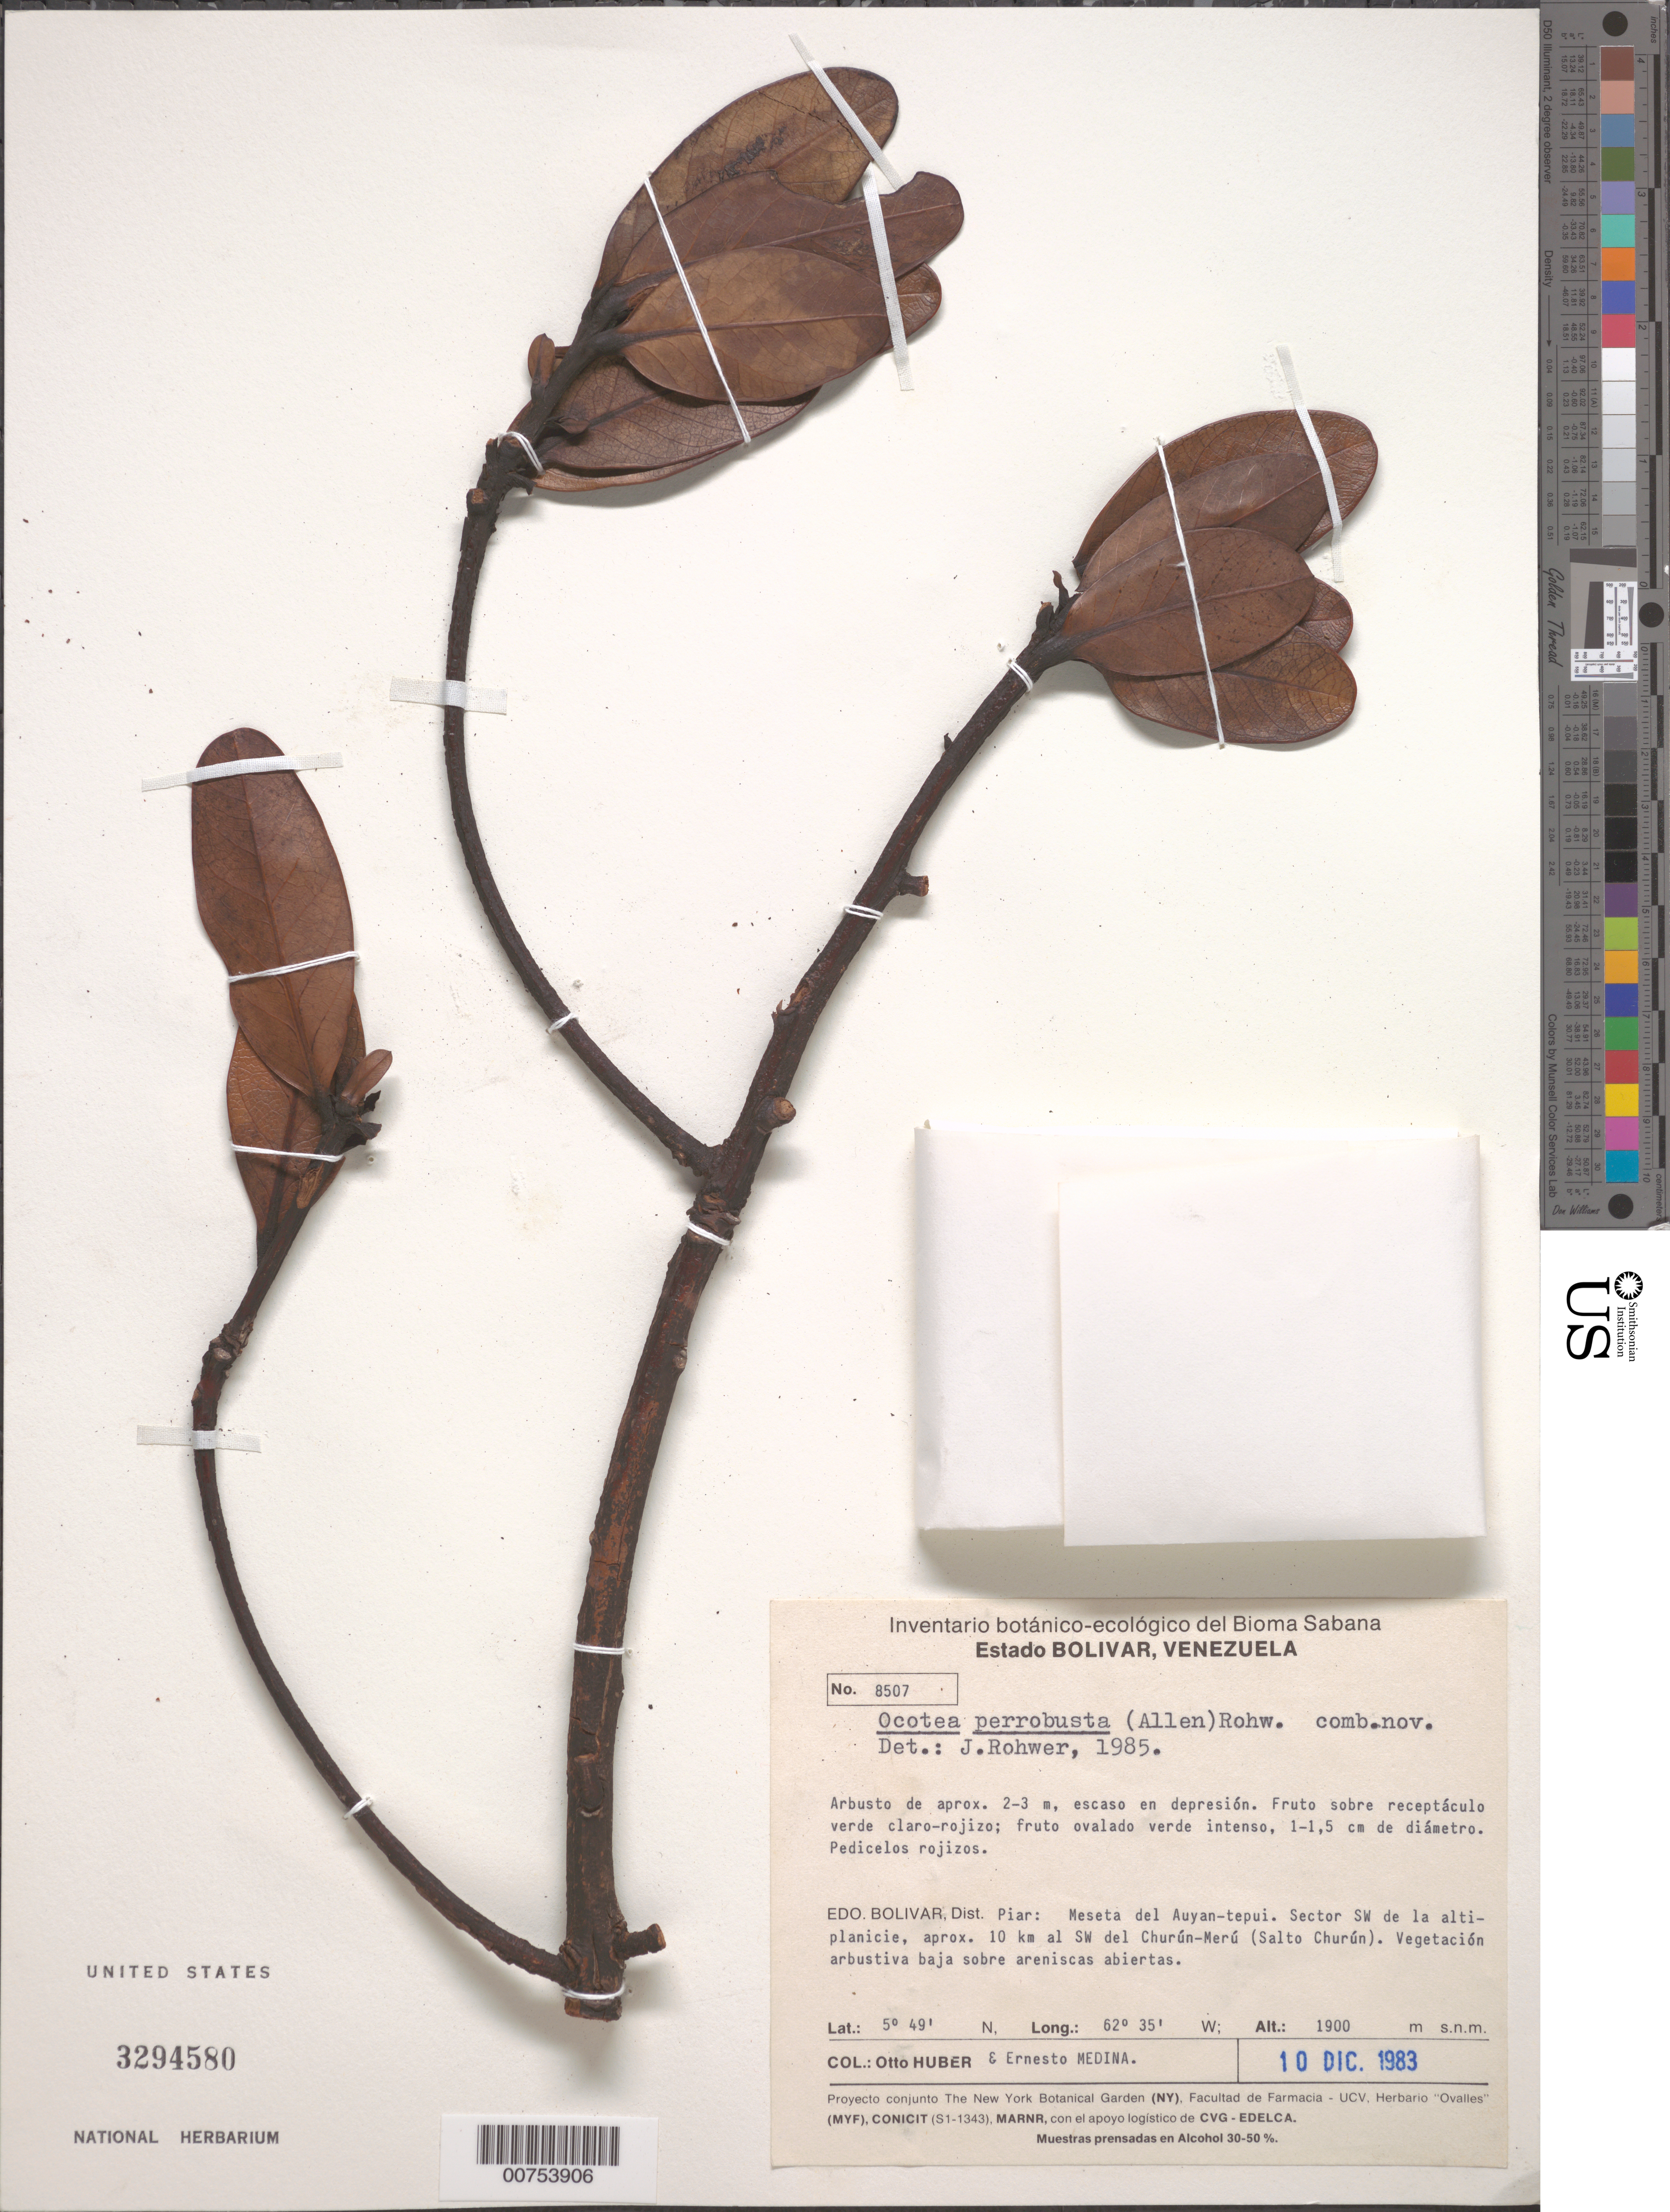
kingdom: Plantae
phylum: Tracheophyta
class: Magnoliopsida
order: Laurales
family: Lauraceae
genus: Ocotea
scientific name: Ocotea perrobusta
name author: (C.K. Allen) Rohwer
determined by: Rohwer, J. G.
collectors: O. Huber & E. Medina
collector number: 8507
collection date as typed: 10-Dec-83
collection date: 1983-12-10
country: Venezuela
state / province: Bolívar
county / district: Piar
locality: Auyan-tepuí, sect. SW, 10 km SW del Churún-merú (Salto Churún)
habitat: Vegetación arbustiva baja sobre areniscas abiertas; en depresion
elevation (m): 1900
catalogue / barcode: US 3294580